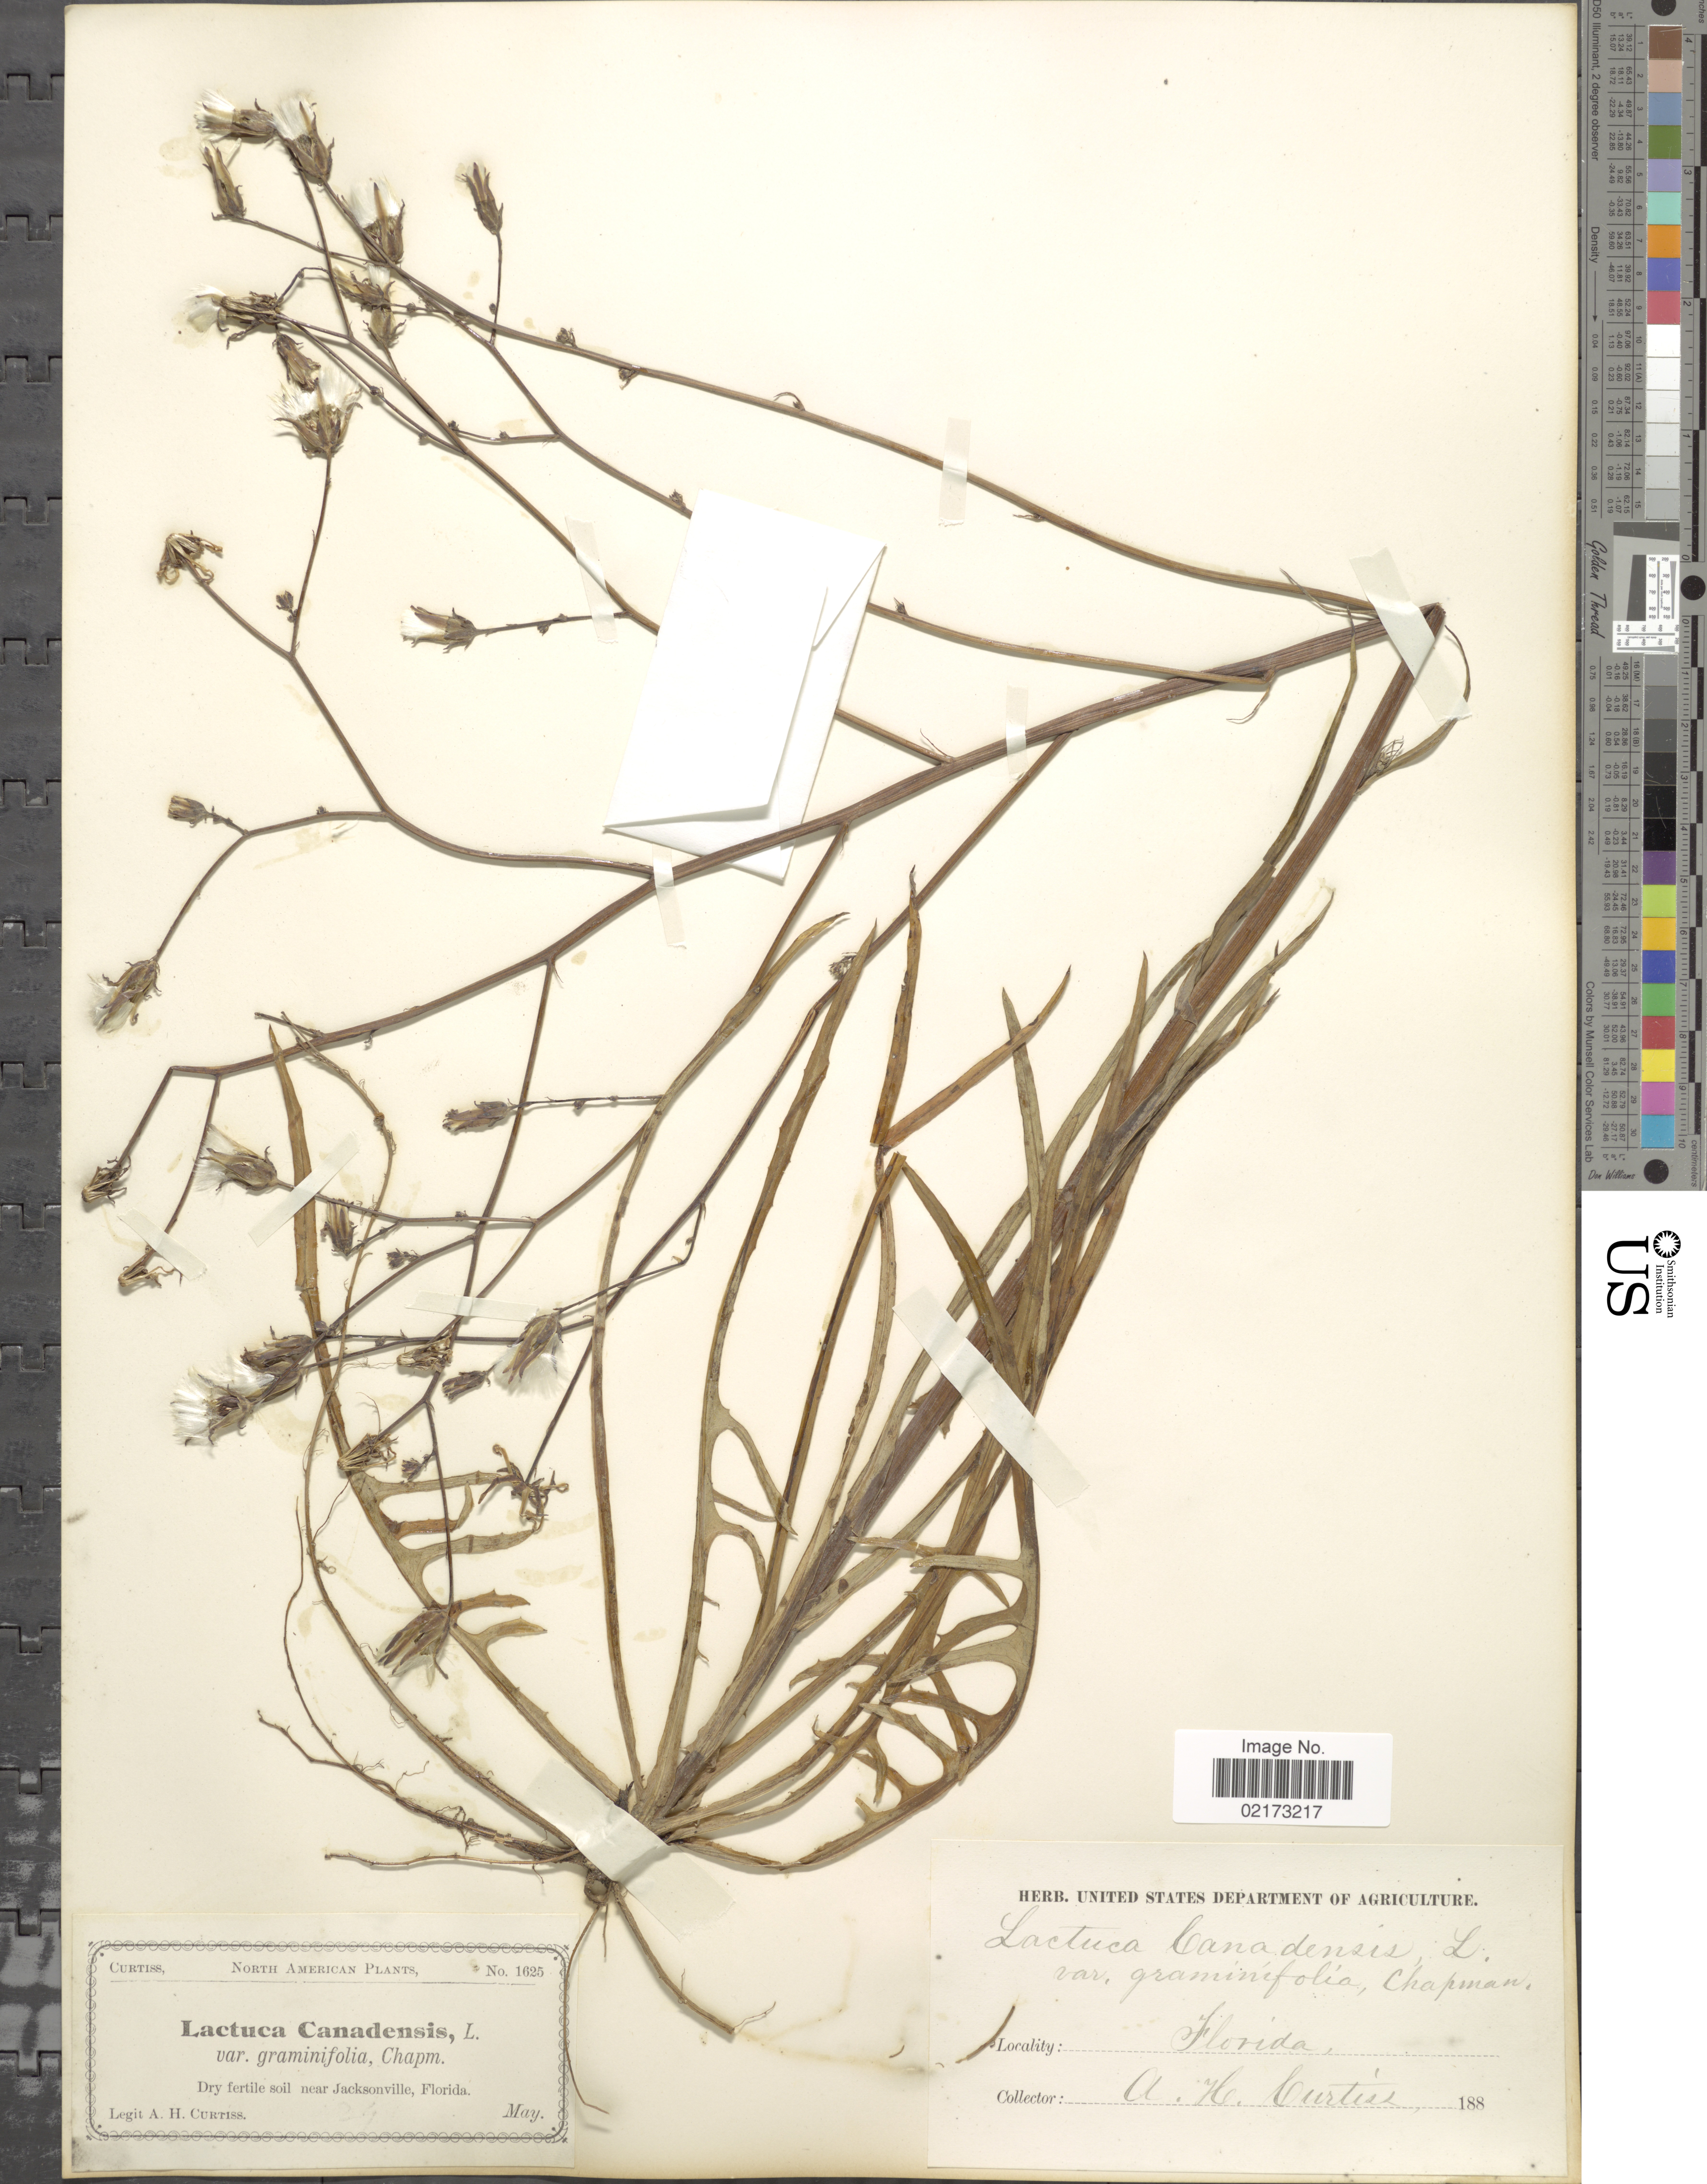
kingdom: Plantae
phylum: Tracheophyta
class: Magnoliopsida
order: Asterales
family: Asteraceae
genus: Lactuca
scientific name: Lactuca graminifolia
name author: Michx.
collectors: A. H. Curtiss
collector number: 1625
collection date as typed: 188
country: United States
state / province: Florida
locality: North America, near Jacksonville